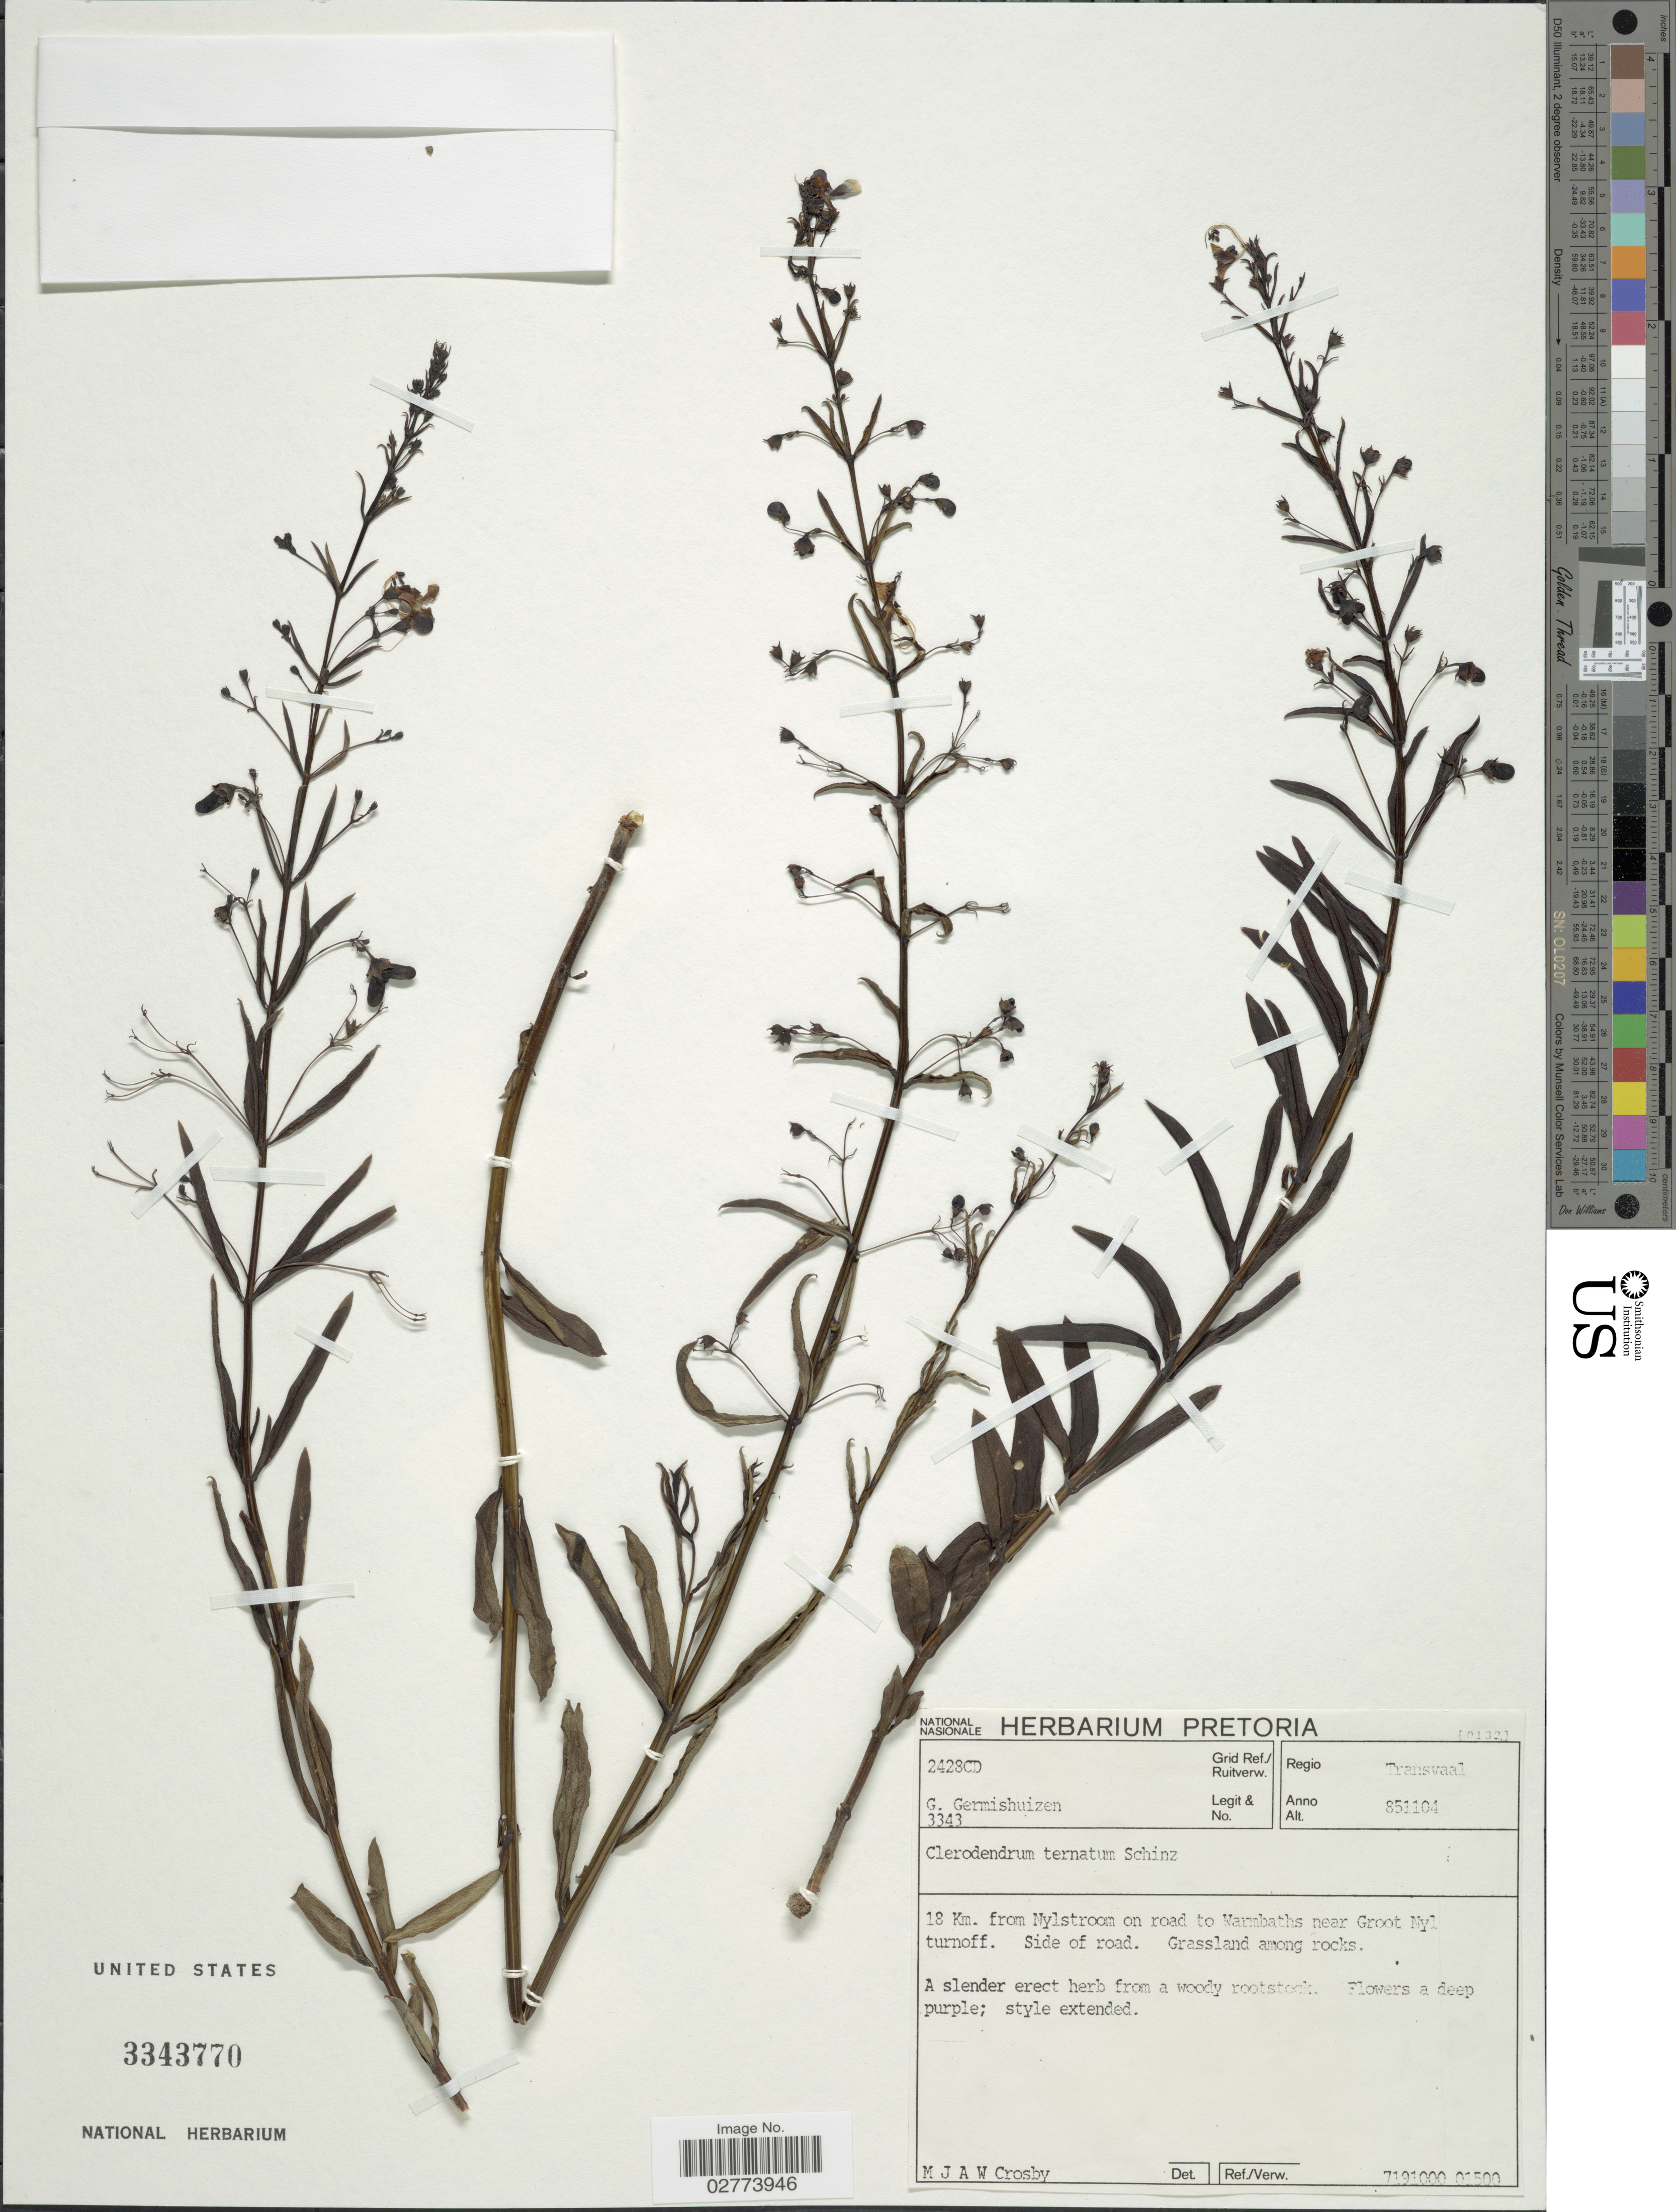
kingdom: Plantae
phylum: Tracheophyta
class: Magnoliopsida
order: Lamiales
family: Lamiaceae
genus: Clerodendrum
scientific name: Clerodendrum ternatum var. ternatum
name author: Schinz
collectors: G. Germishuizen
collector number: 3343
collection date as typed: Transcribed d/m/y: 4/11/85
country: South Africa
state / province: Limpopo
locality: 2428CD Grid Ref./ Ruitverw. Regio Transvaal. 18 Km. from Nylstroom on road to Warmbaths near Groot Nyl turnoff. Side of road.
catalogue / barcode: US 3343770